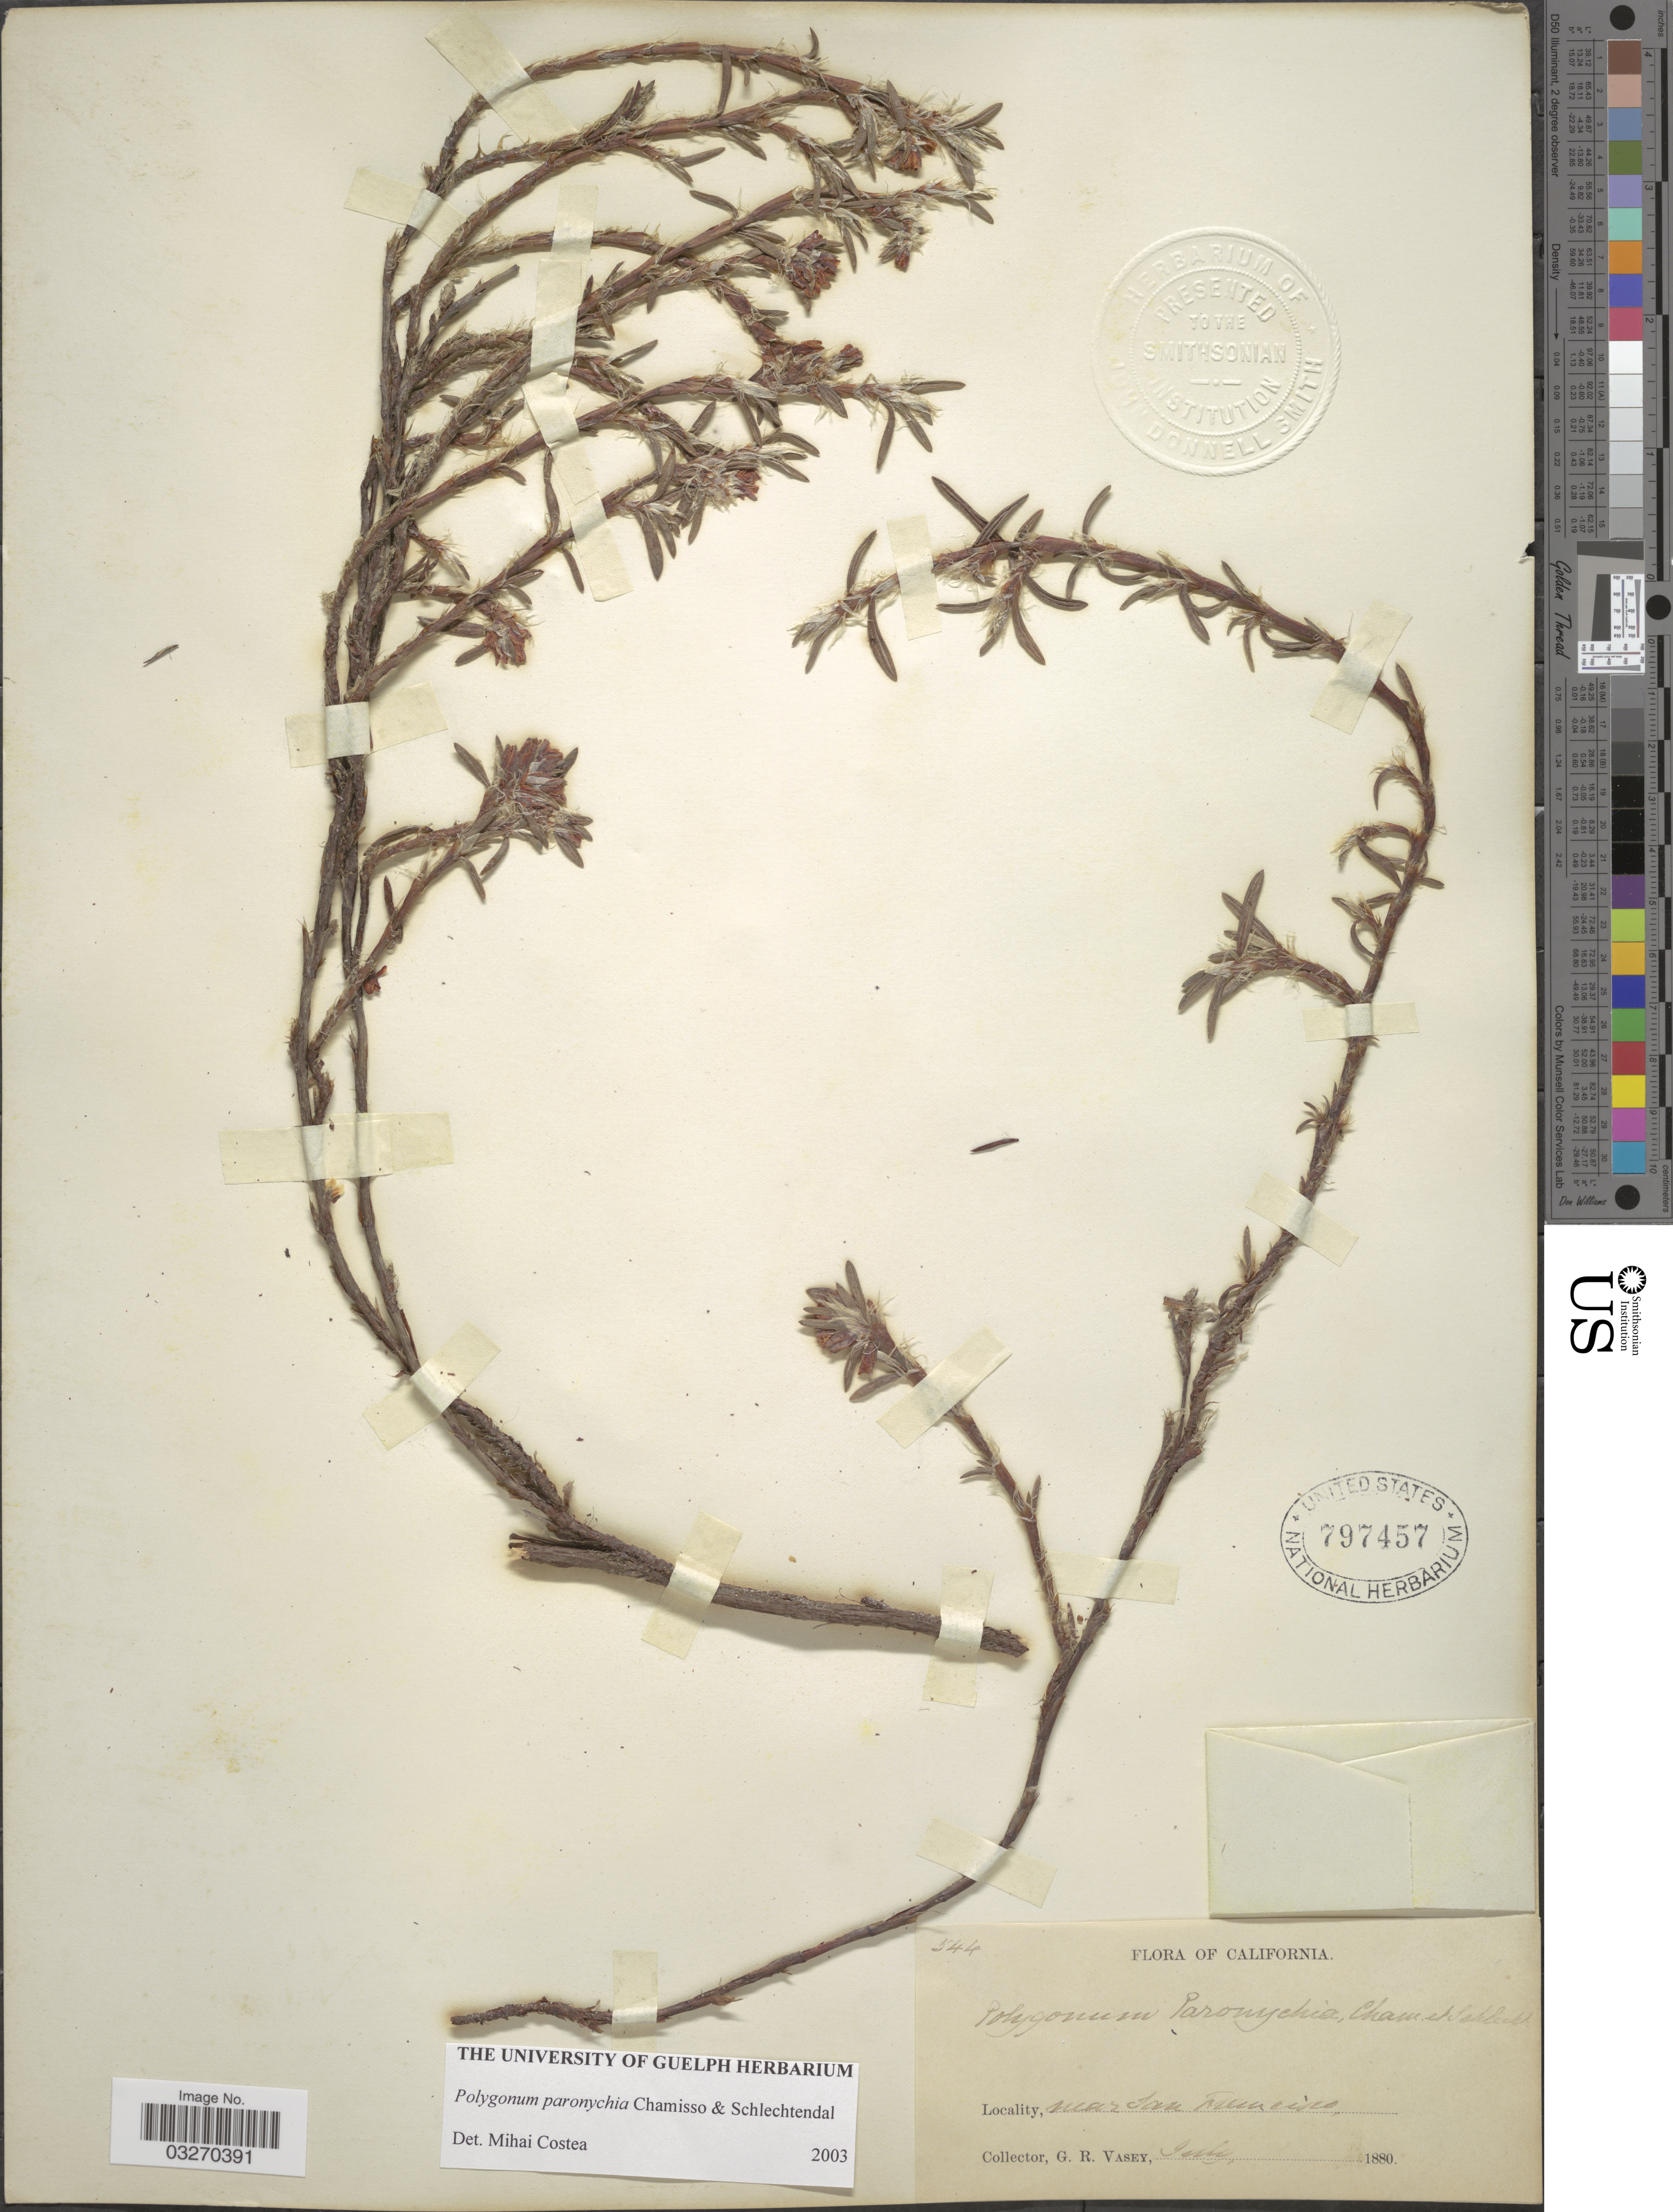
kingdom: Plantae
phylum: Tracheophyta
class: Magnoliopsida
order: Caryophyllales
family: Polygonaceae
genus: Polygonum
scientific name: Polygonum paronychia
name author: Cham. & Schltdl.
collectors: G. R. Vasey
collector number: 544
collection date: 1880-07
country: United States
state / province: California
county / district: San Francisco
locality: Near San Francisco.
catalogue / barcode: US 797457